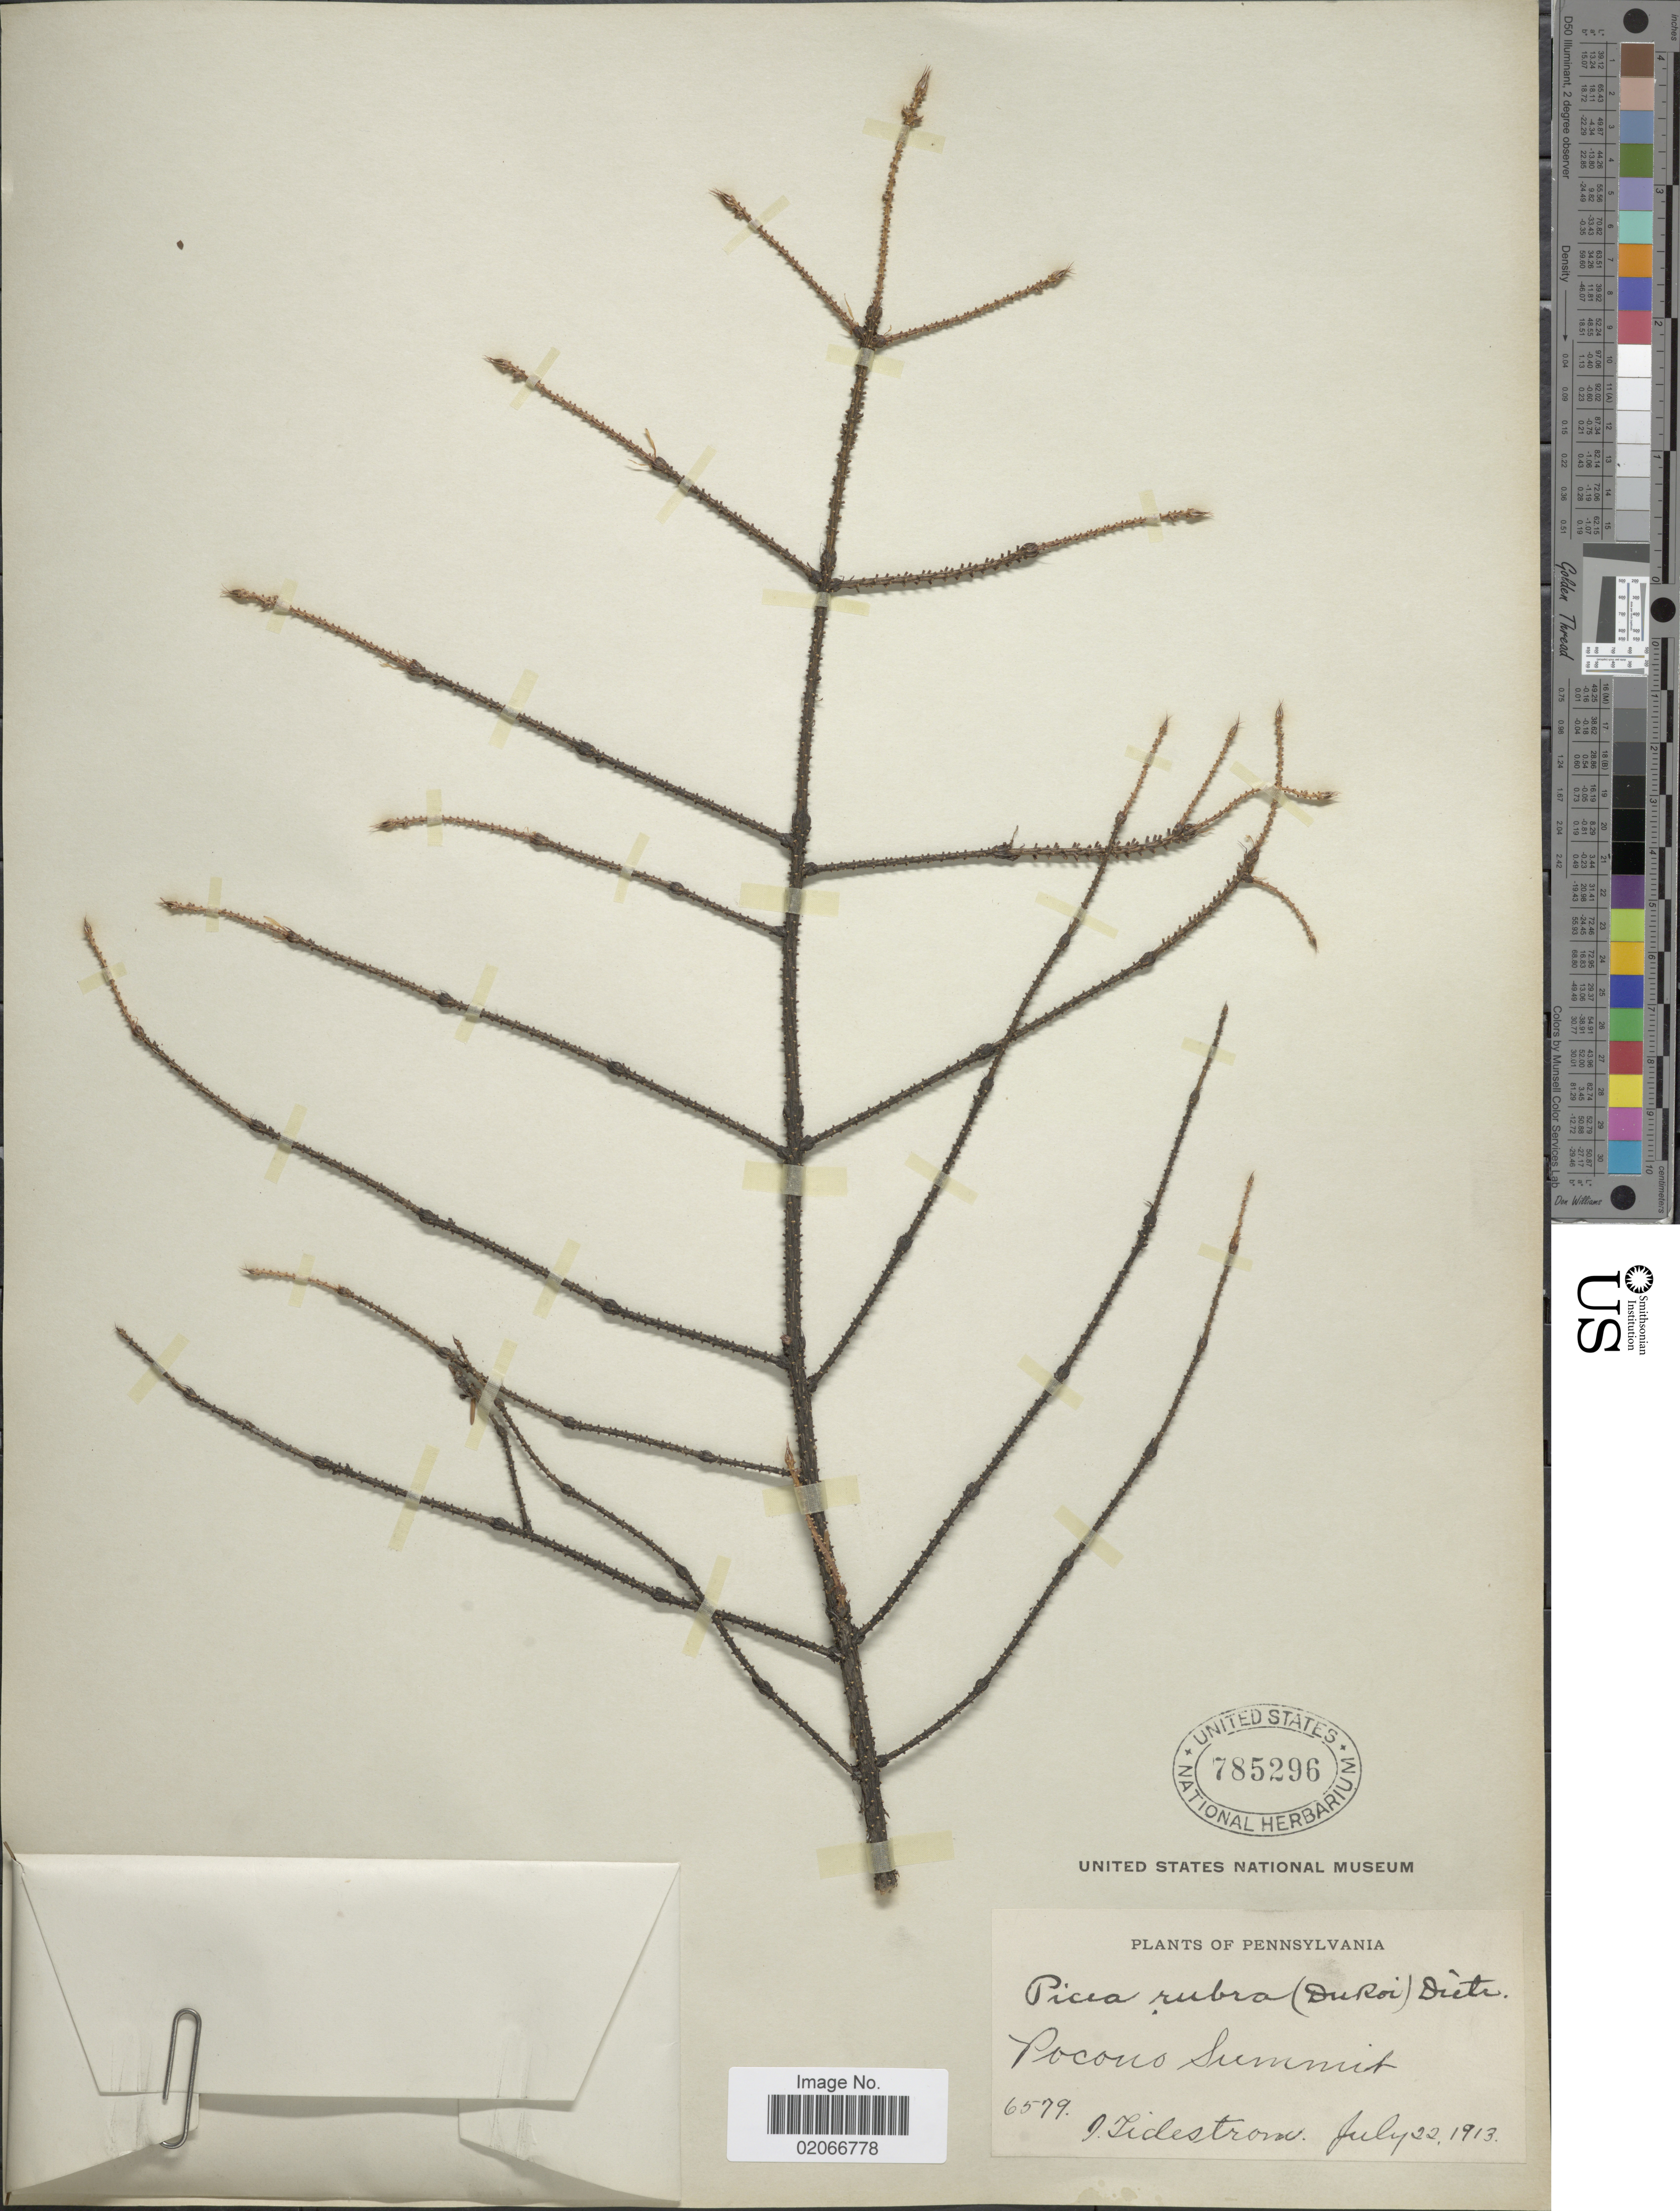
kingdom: Plantae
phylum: Tracheophyta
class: Pinopsida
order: Pinales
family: Pinaceae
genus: Picea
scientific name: Picea rubens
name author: Sarg.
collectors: I. F. Tidestrom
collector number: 6579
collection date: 1913-07-22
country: United States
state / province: Pennsylvania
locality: Pocono Summit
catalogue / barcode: US 785296